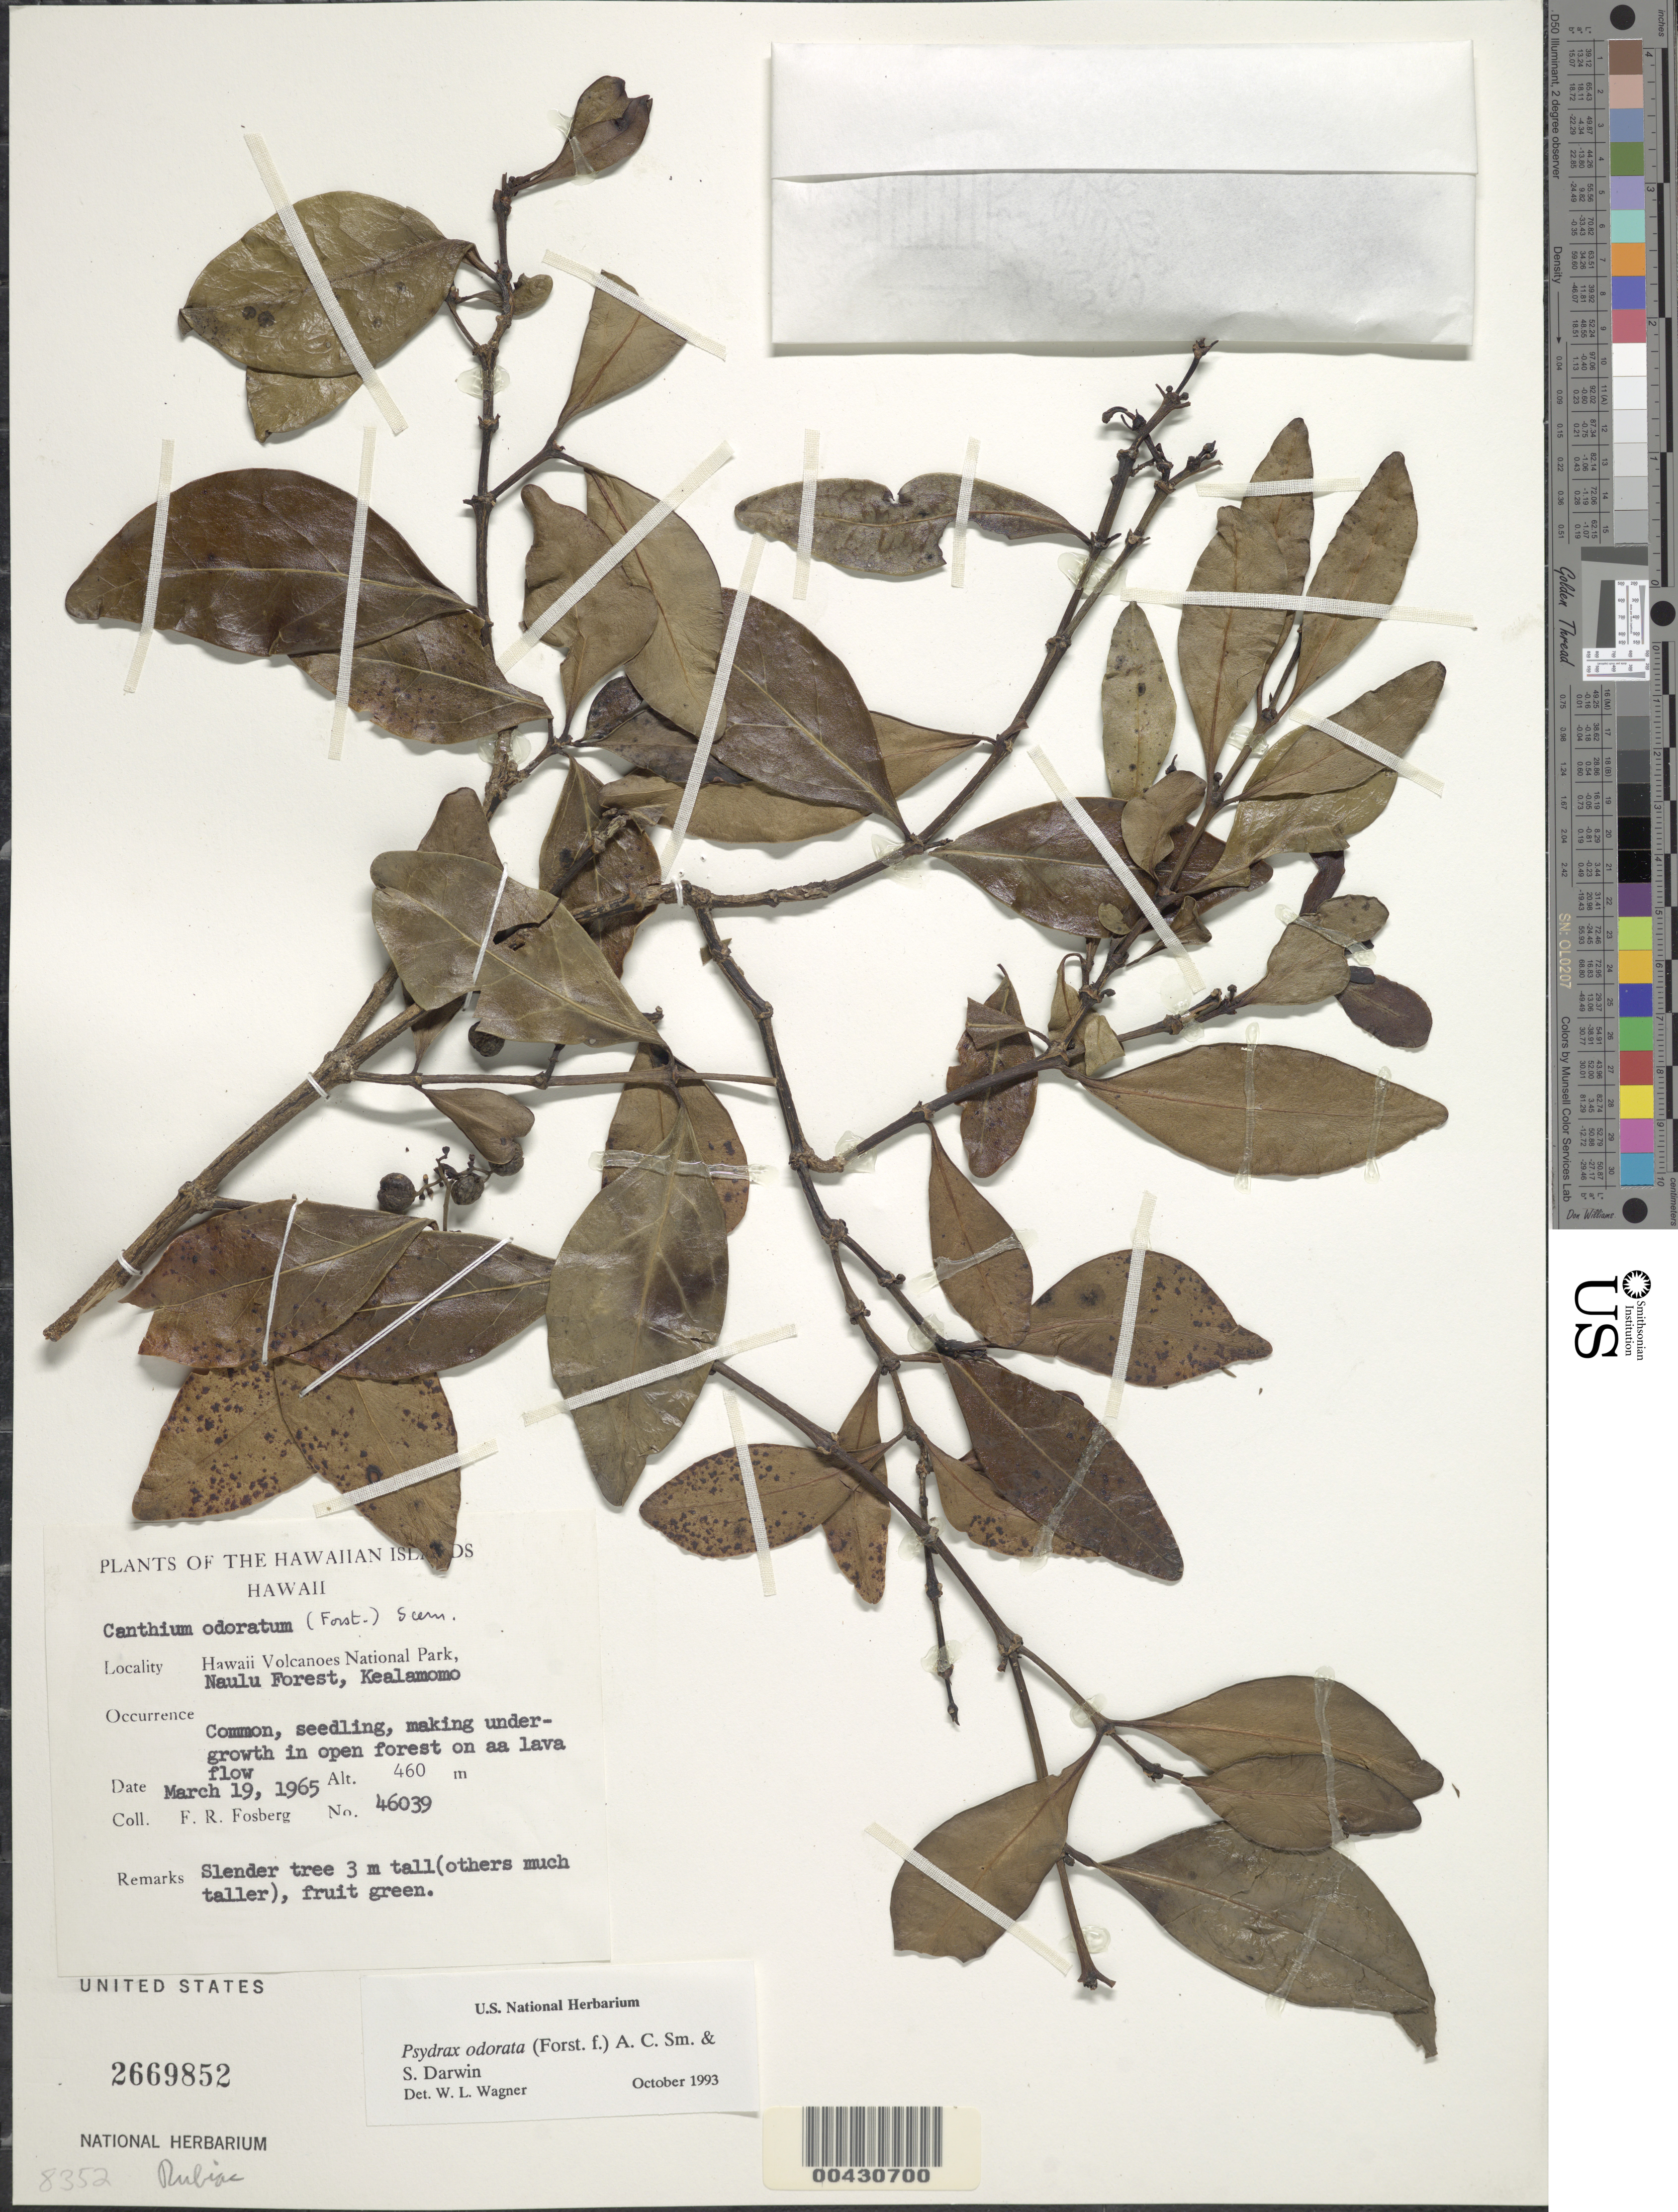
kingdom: Plantae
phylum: Tracheophyta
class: Magnoliopsida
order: Gentianales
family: Rubiaceae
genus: Psydrax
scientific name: Psydrax odorata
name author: (G. Forst.) A.C. Sm. & S.P. Darwin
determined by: Wagner, W. L., (BOT), Smithsonian Institution - National Museum of Natural History (UNITED STATES)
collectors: F. R. Fosberg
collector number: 46039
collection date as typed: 19 Mar 1965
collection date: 1965-03-19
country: United States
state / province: Hawaii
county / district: Hawaii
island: Hawaii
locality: Hawaii Volcanoes National Park, Naulu Forest, Kealamomo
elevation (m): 460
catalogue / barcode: US 2669852